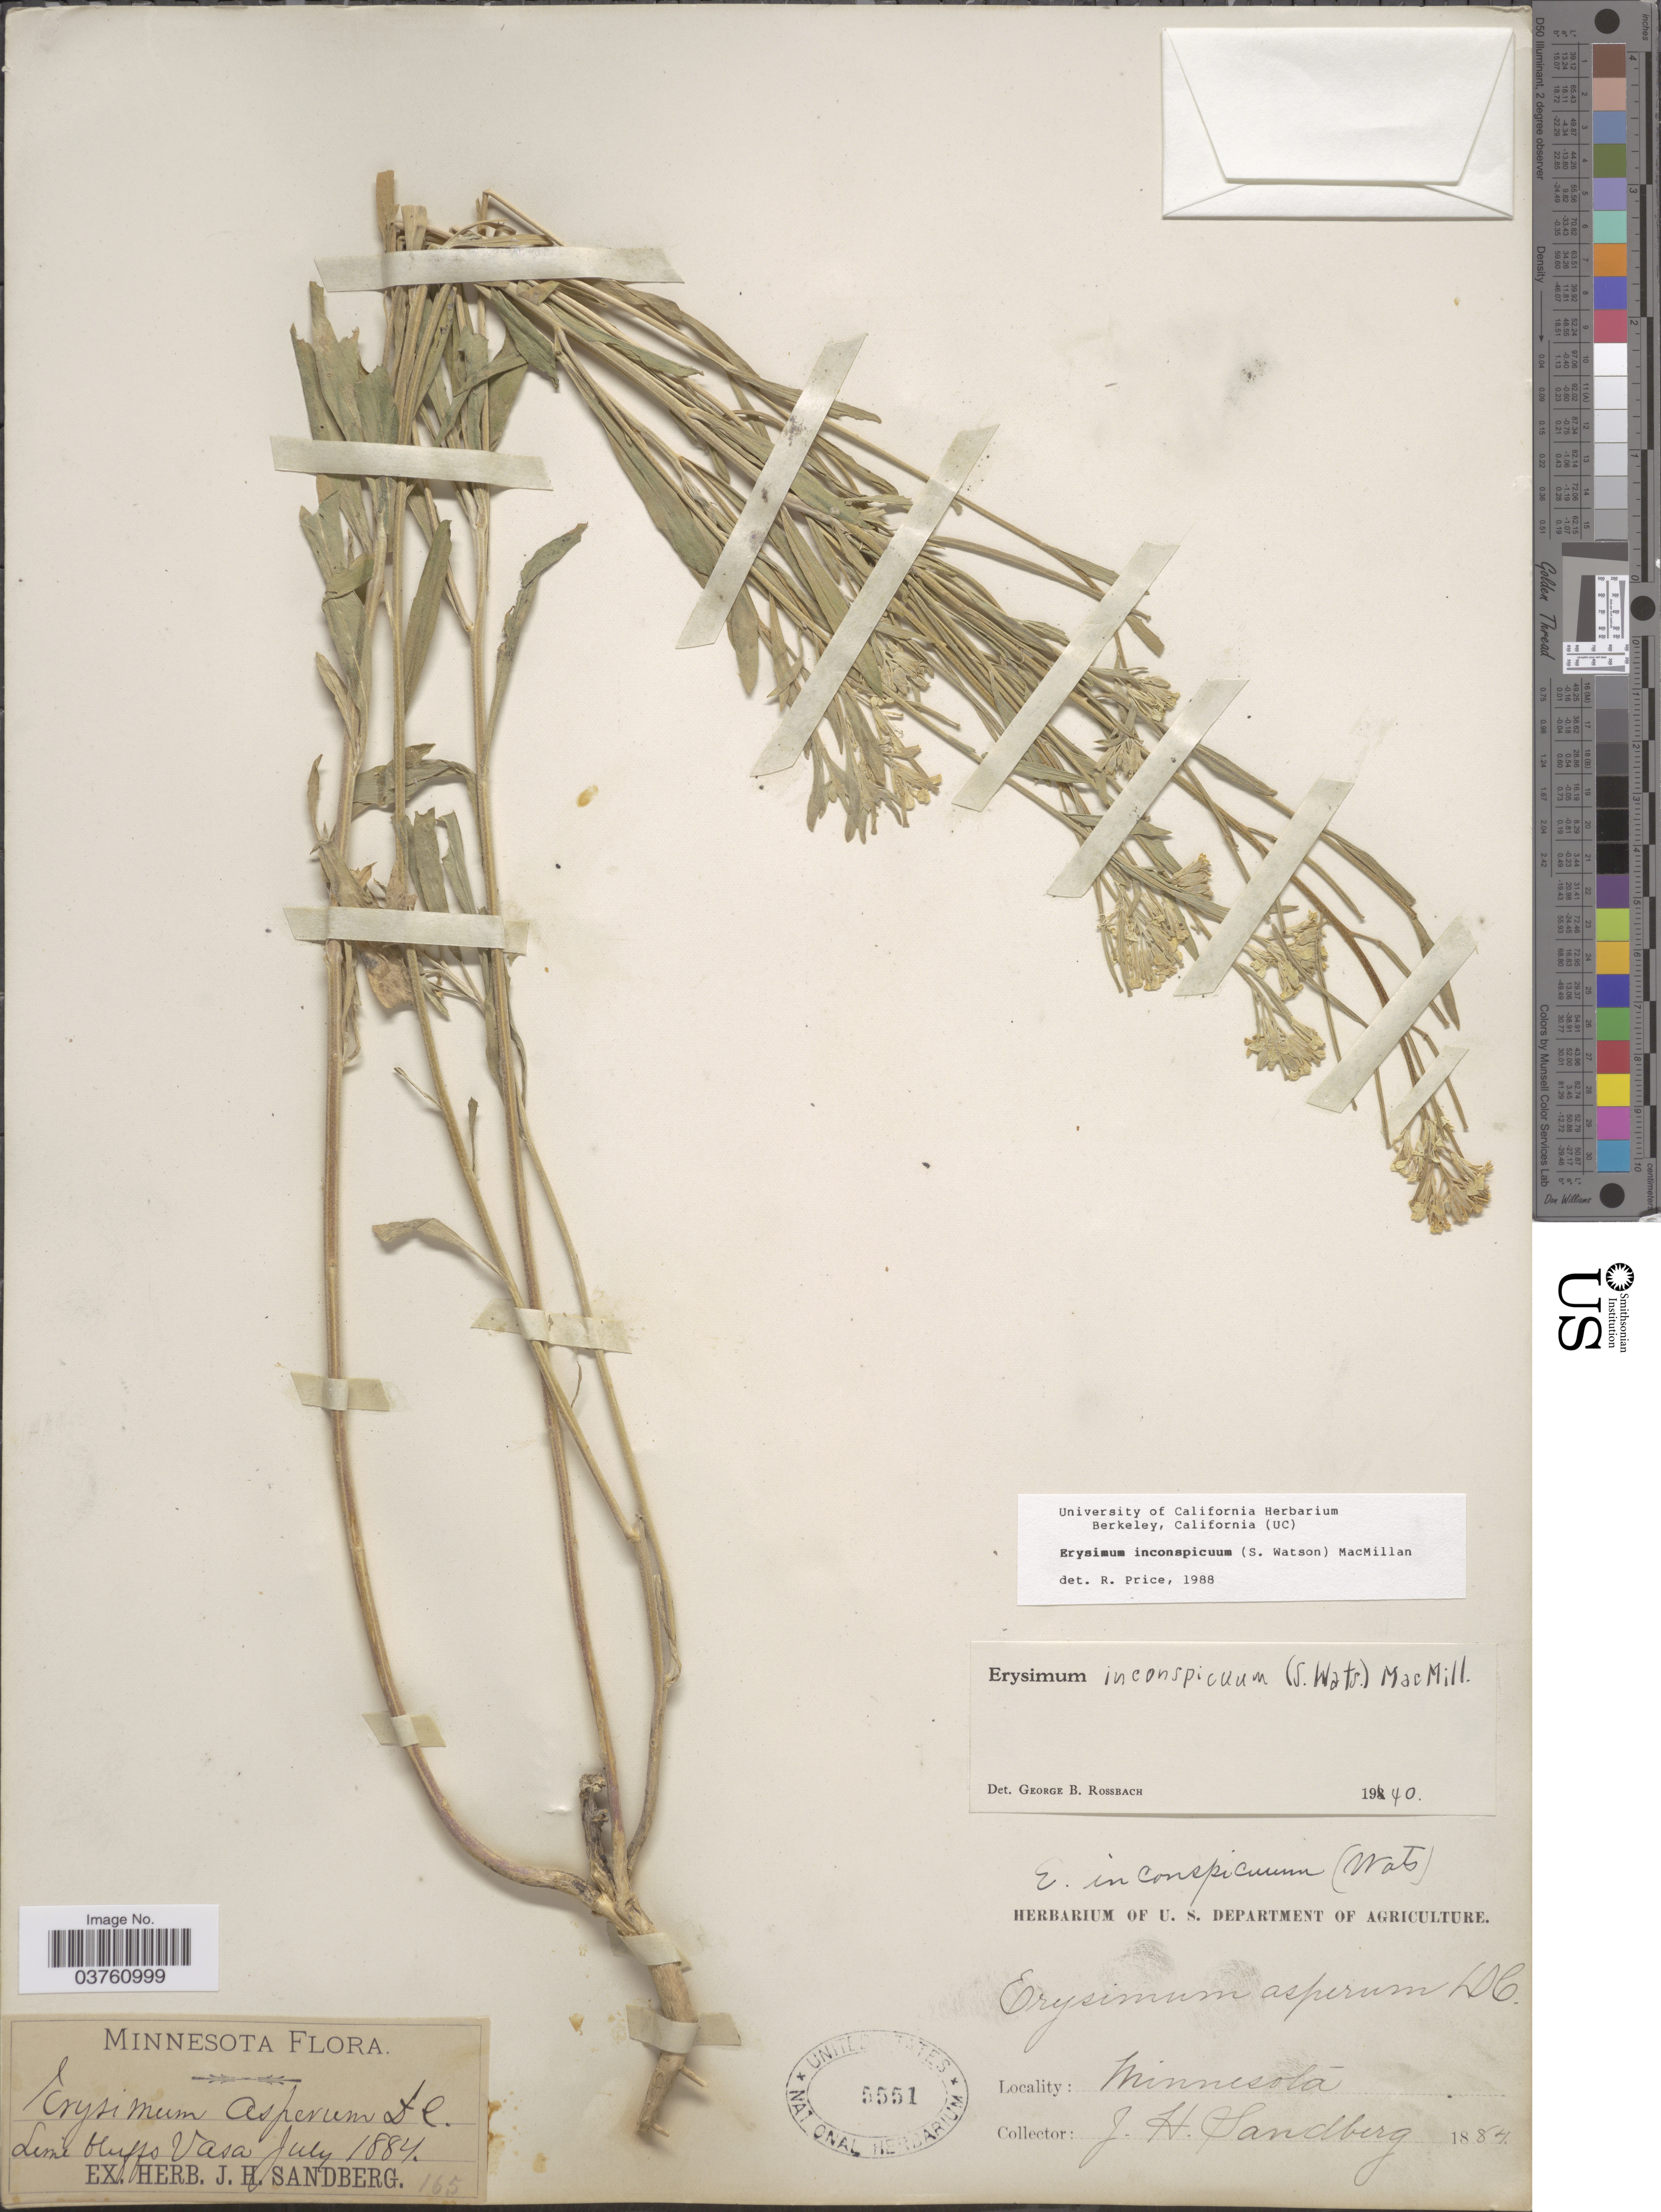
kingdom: Plantae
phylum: Tracheophyta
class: Magnoliopsida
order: Brassicales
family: Brassicaceae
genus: Erysimum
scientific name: Erysimum inconspicuum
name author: (S. Watson) MacMill.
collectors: J. H. Sandberg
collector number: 165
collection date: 1884-07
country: United States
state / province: Minnesota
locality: Lime bluffs Vasa.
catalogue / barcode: US 5551